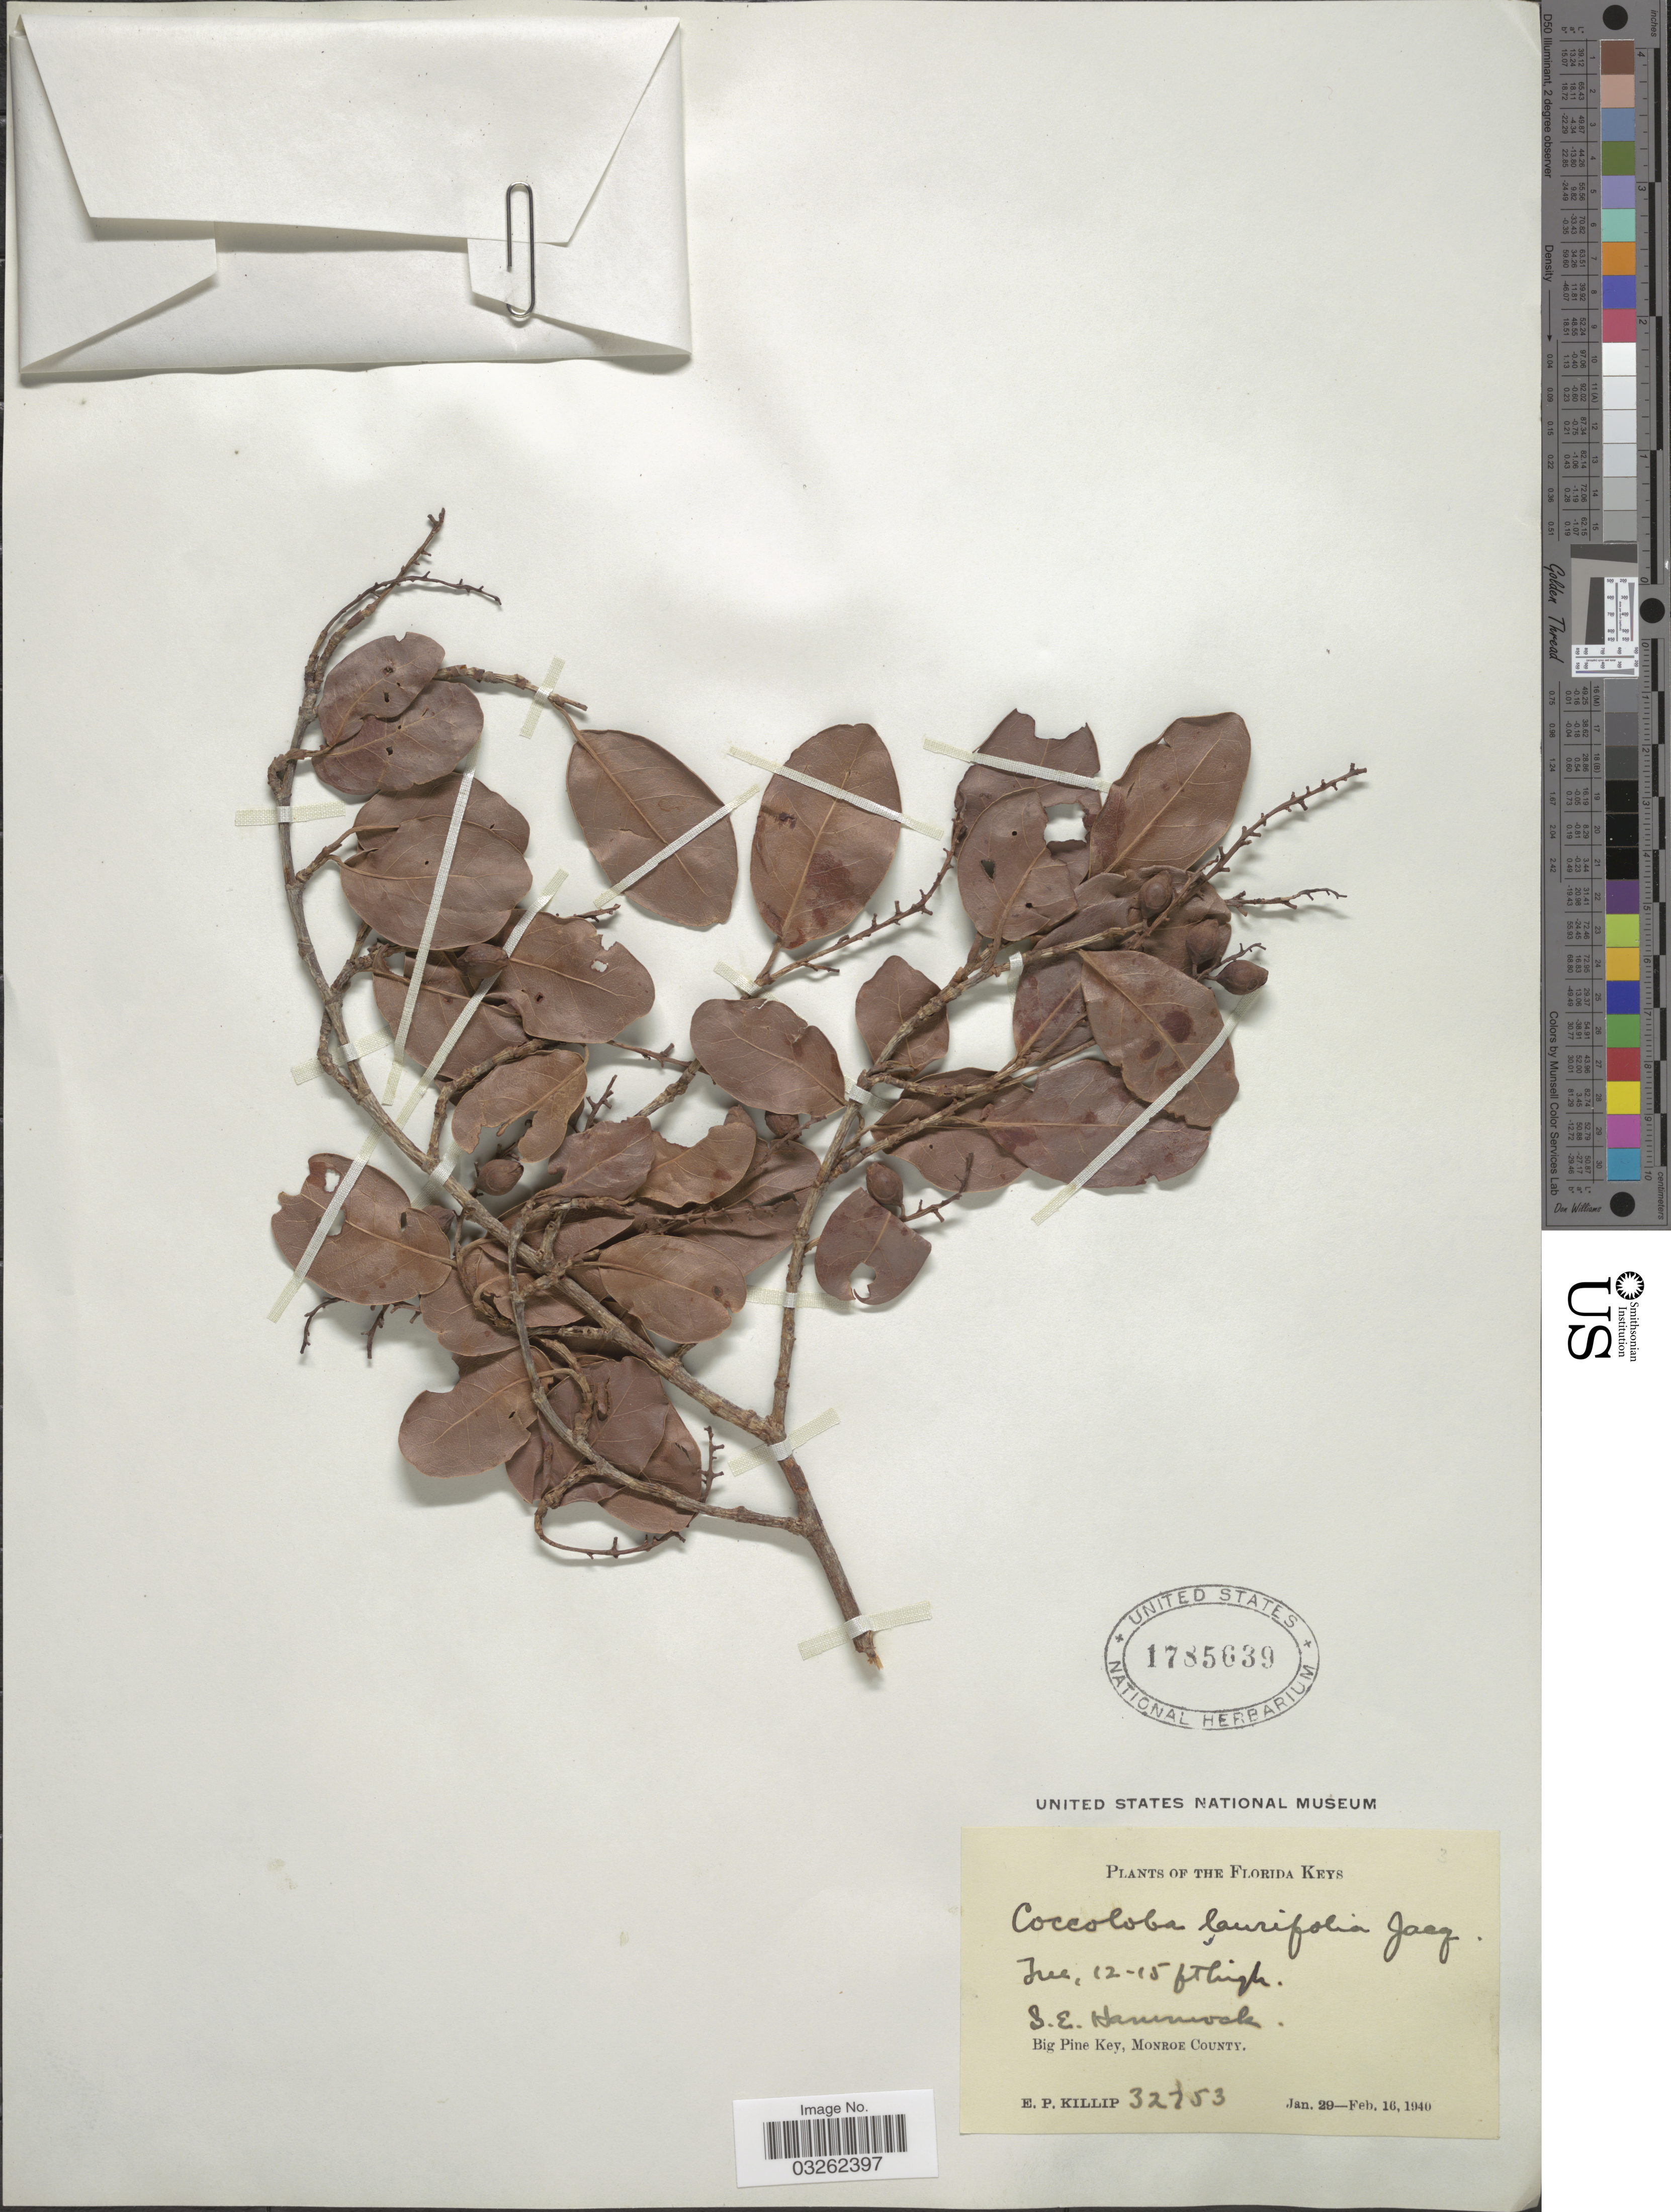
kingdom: Plantae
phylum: Tracheophyta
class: Magnoliopsida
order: Caryophyllales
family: Polygonaceae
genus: Coccoloba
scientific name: Coccoloba diversifolia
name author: Jacq.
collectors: E. P. Killip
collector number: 32753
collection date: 1940-01-29/1940-02-16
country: United States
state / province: Florida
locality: The Florida Keys, S.E. Hammock, Big Pine Key, Monroe County.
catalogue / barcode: US 1785639